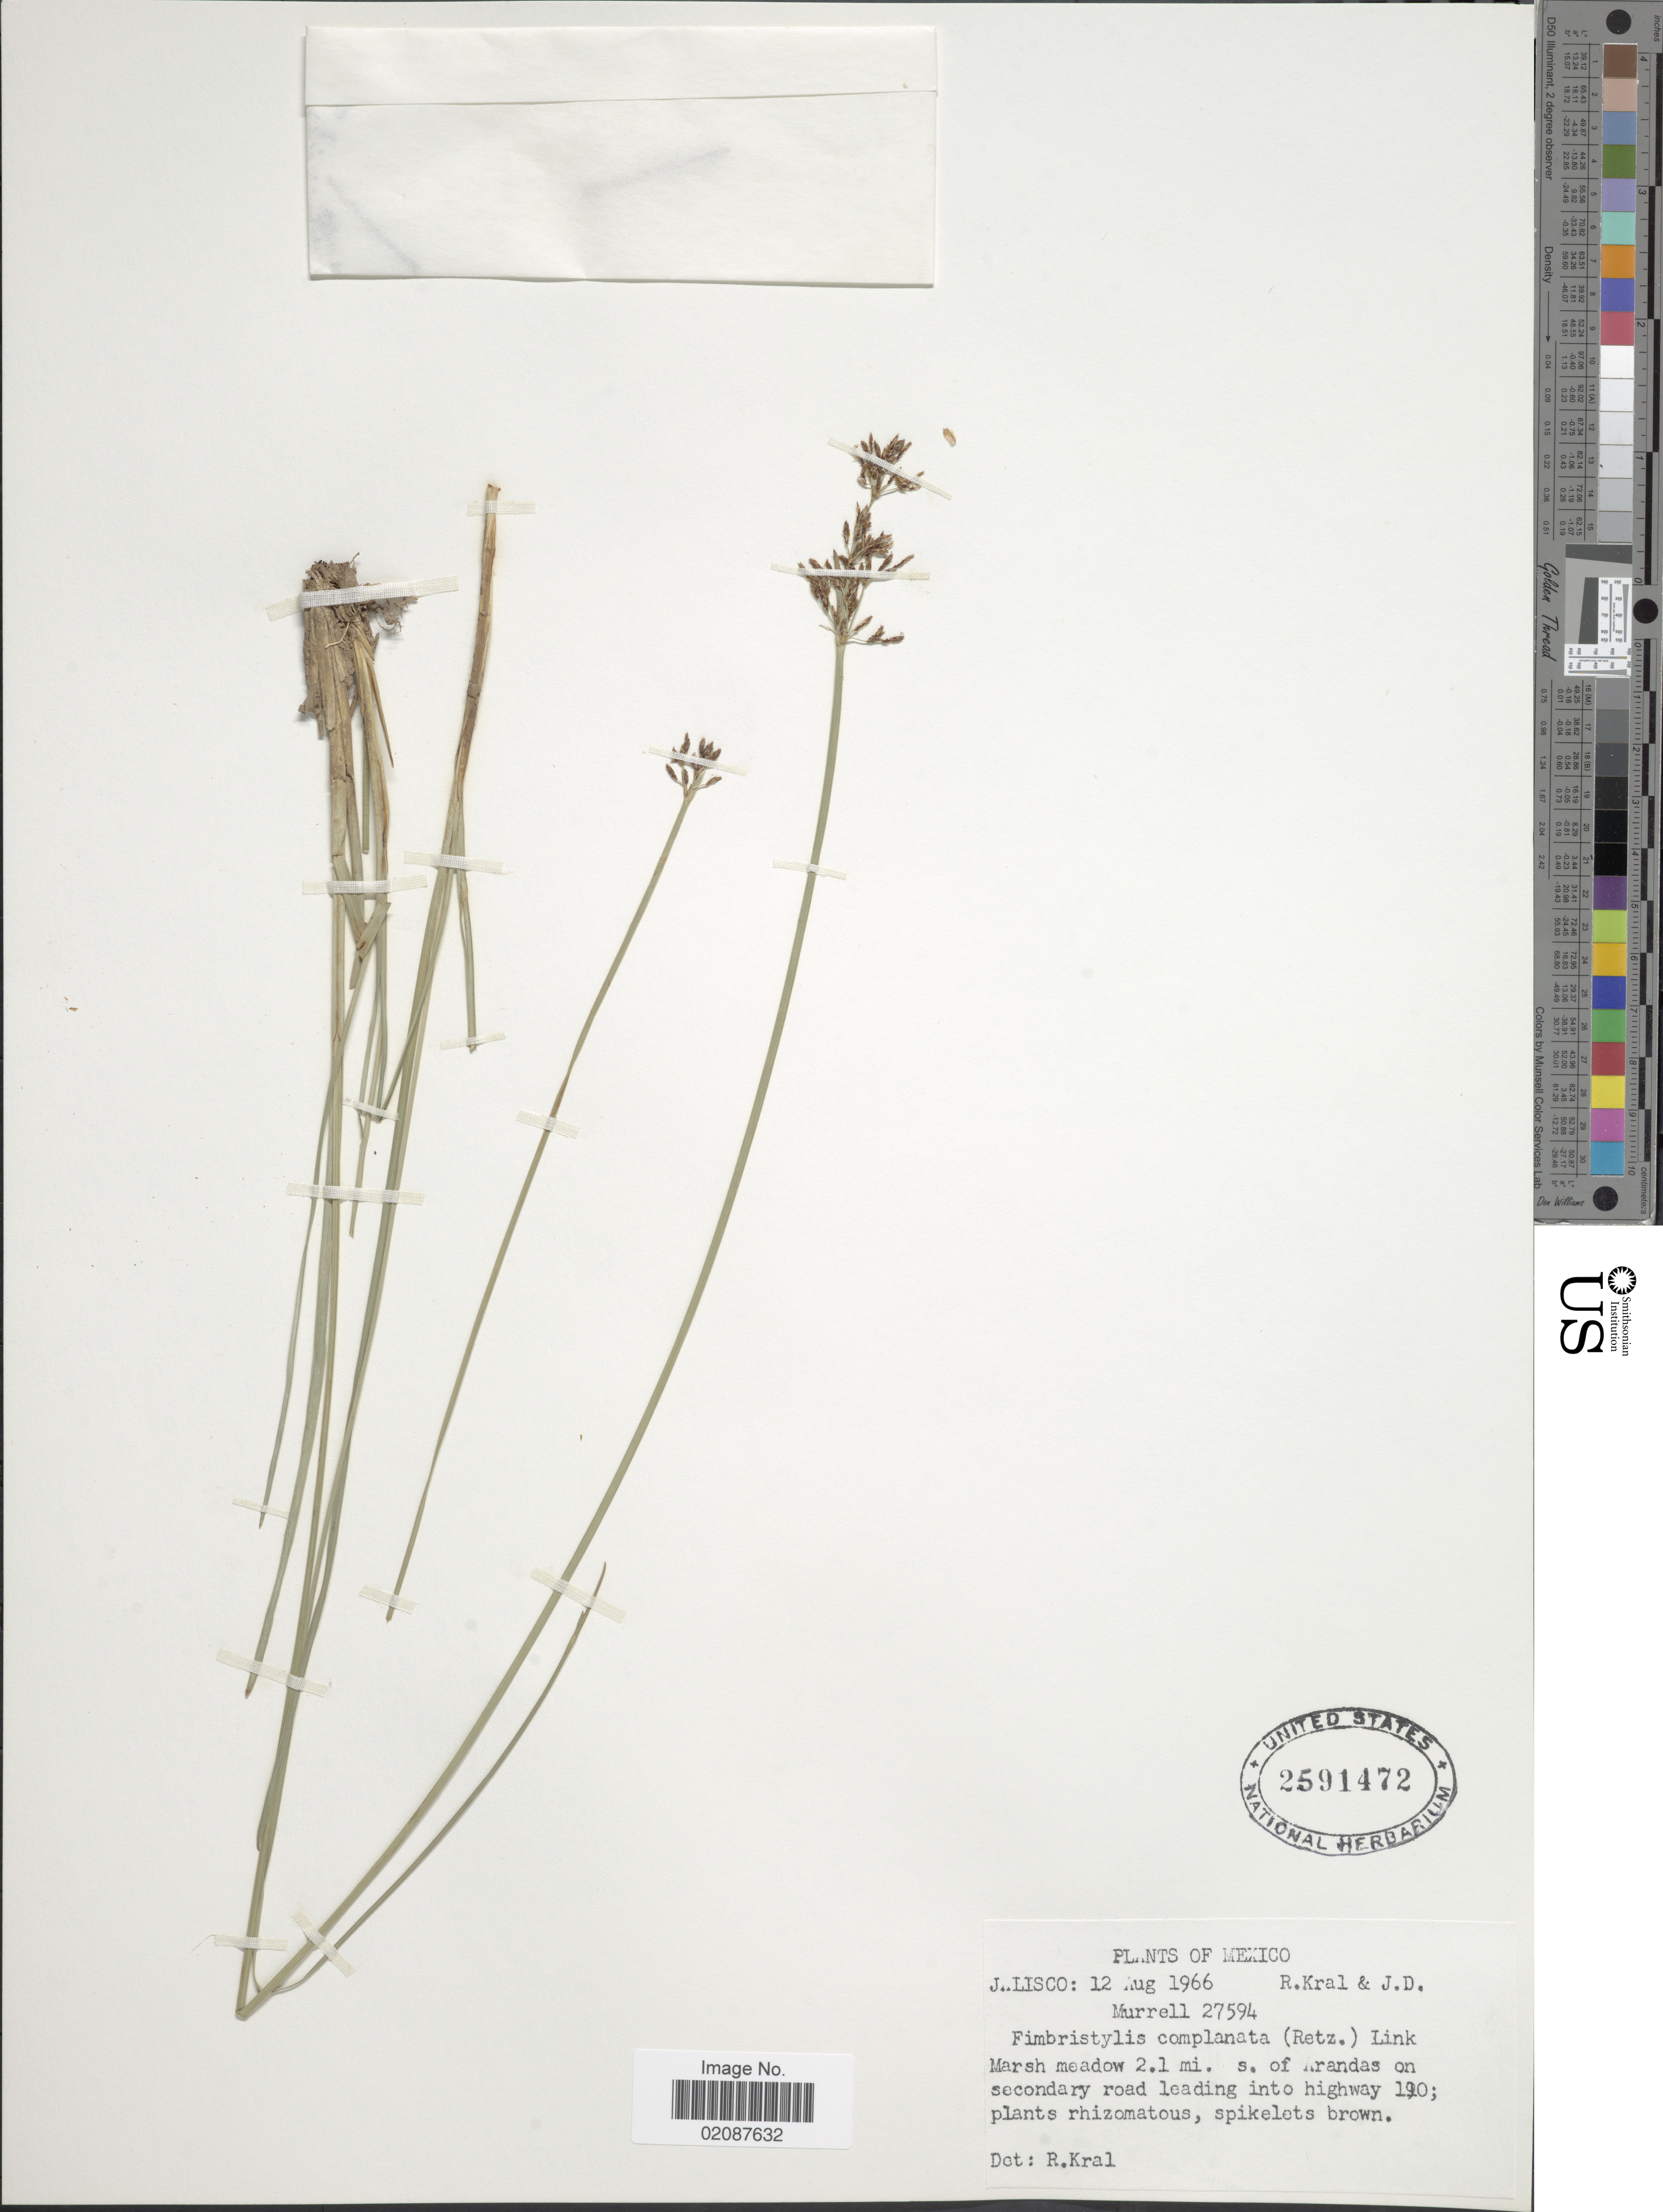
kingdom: Plantae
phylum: Tracheophyta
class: Liliopsida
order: Poales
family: Cyperaceae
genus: Fimbristylis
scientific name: Fimbristylis complanata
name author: (Retz.) Link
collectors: R. Kral & J. Murrell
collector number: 27594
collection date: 1966-08-12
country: Mexico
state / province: Jalisco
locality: Marsh meadow 2.1 mi. s. of Arandas on secondary road leading into highway 120 [interpreted].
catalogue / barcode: US 2591472